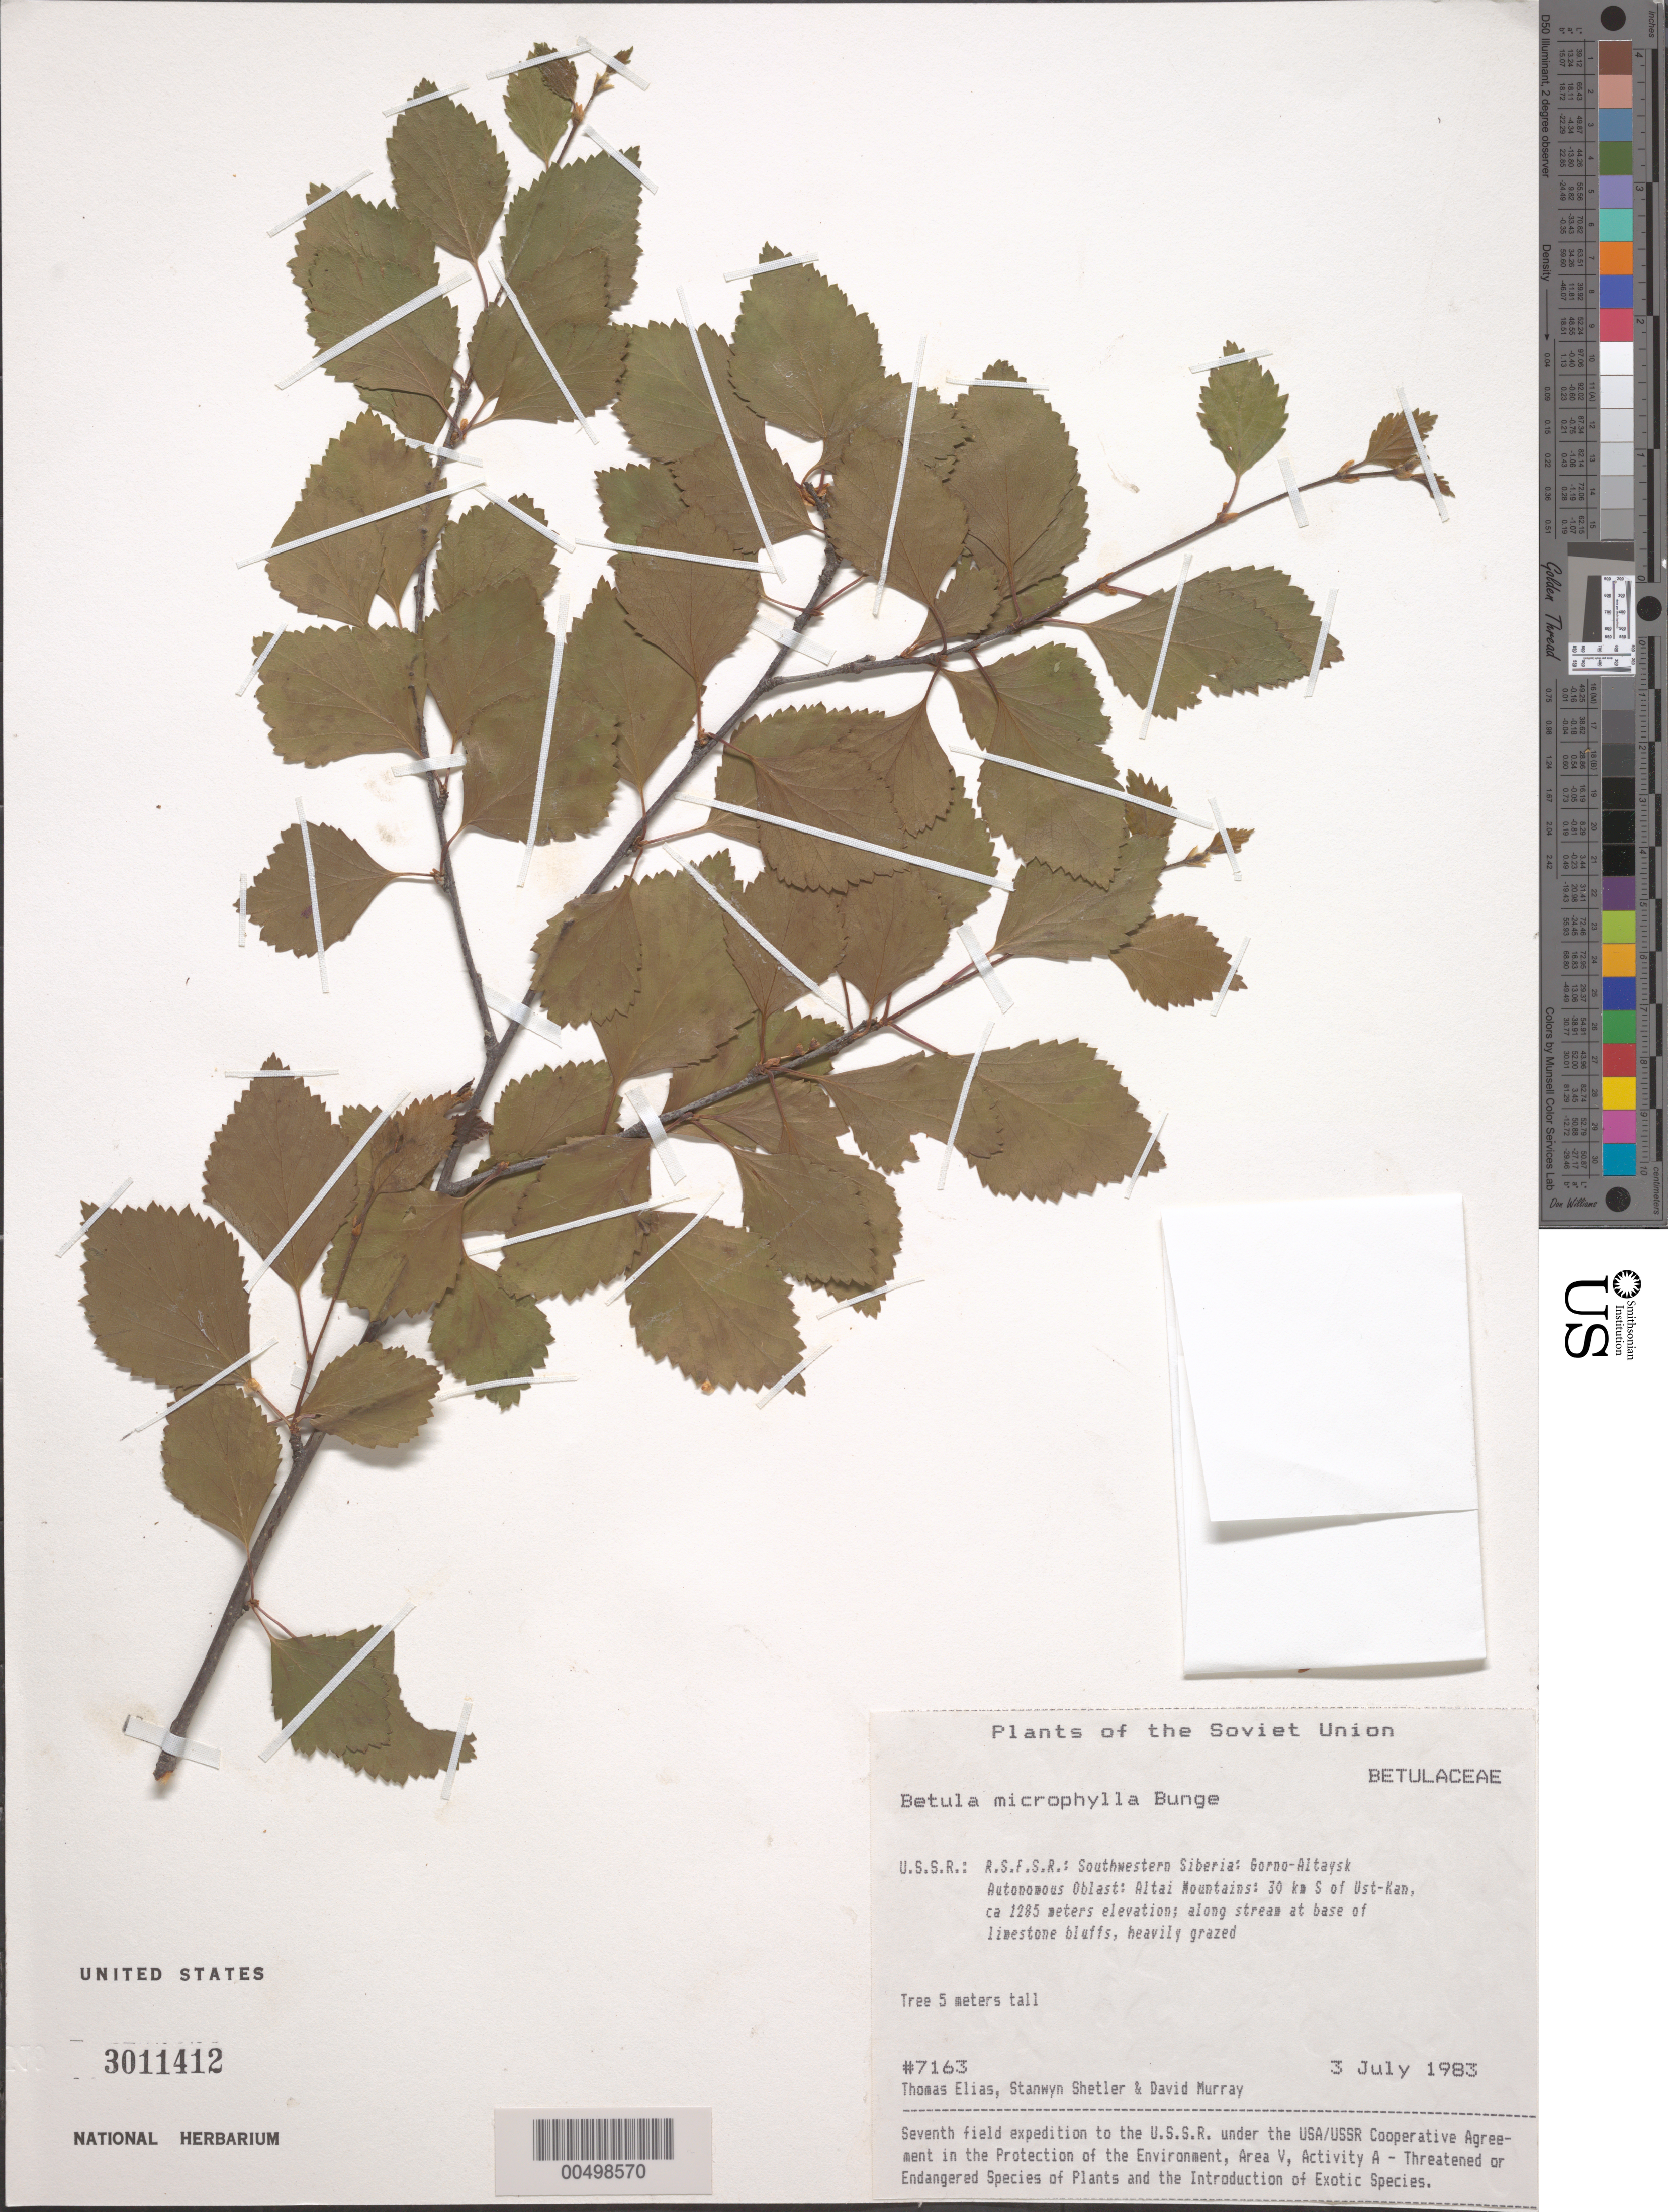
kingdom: Plantae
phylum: Tracheophyta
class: Magnoliopsida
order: Fagales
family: Betulaceae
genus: Betula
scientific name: Betula microphylla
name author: Bunge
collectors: T. Elias, S. Shetler & D. F. Murray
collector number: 7163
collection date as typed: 03 Jul 1983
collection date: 1983-07-03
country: Russian Federation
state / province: Altai Republic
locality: Altai Mountains, 30 km S of Ust-Kan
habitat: along stream at base of limestone bluffs, heavily grazed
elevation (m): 1285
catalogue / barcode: US 3011412